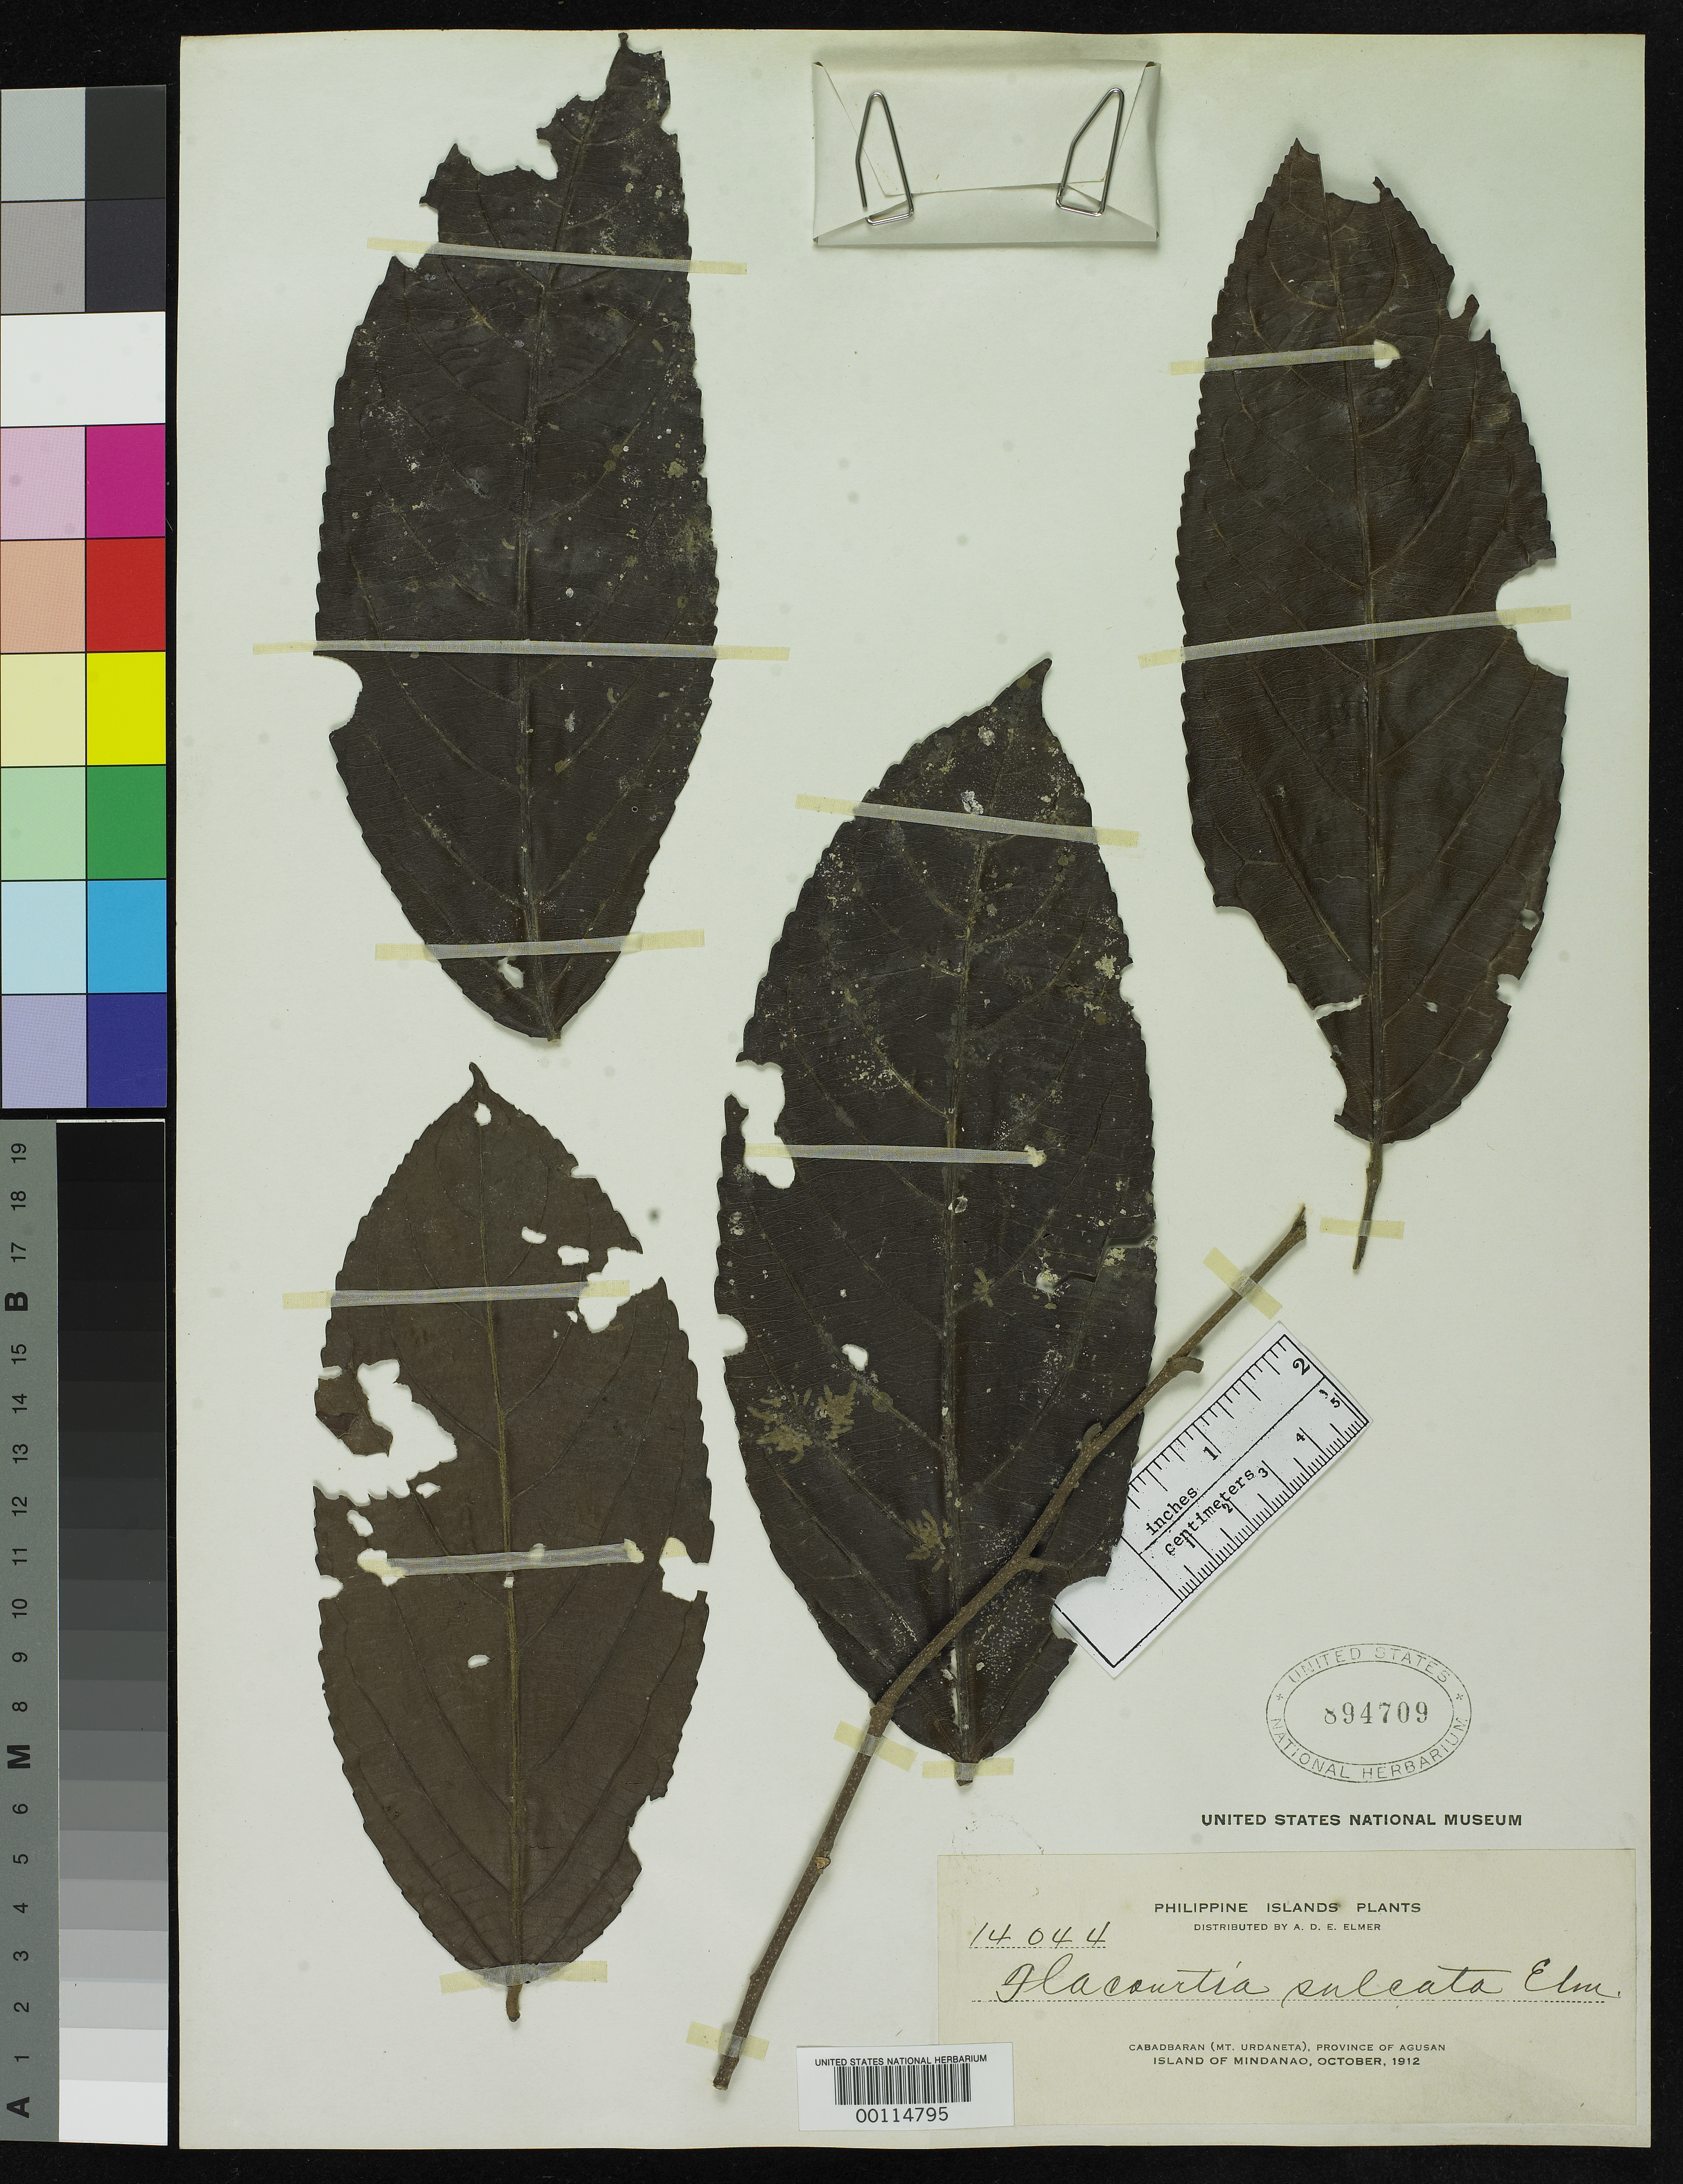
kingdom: Plantae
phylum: Tracheophyta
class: Magnoliopsida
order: Malpighiales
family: Salicaceae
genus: Flacourtia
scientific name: Flacourtia sulcata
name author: Elmer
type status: Isotype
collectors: A. D. E. Elmer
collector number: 14044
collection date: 1912-10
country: Philippines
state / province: Caraga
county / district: Agusan del Norte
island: Mindanao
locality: Cabadbaran (Mt. Urdaneta), Province of Agusan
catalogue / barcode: US 894709